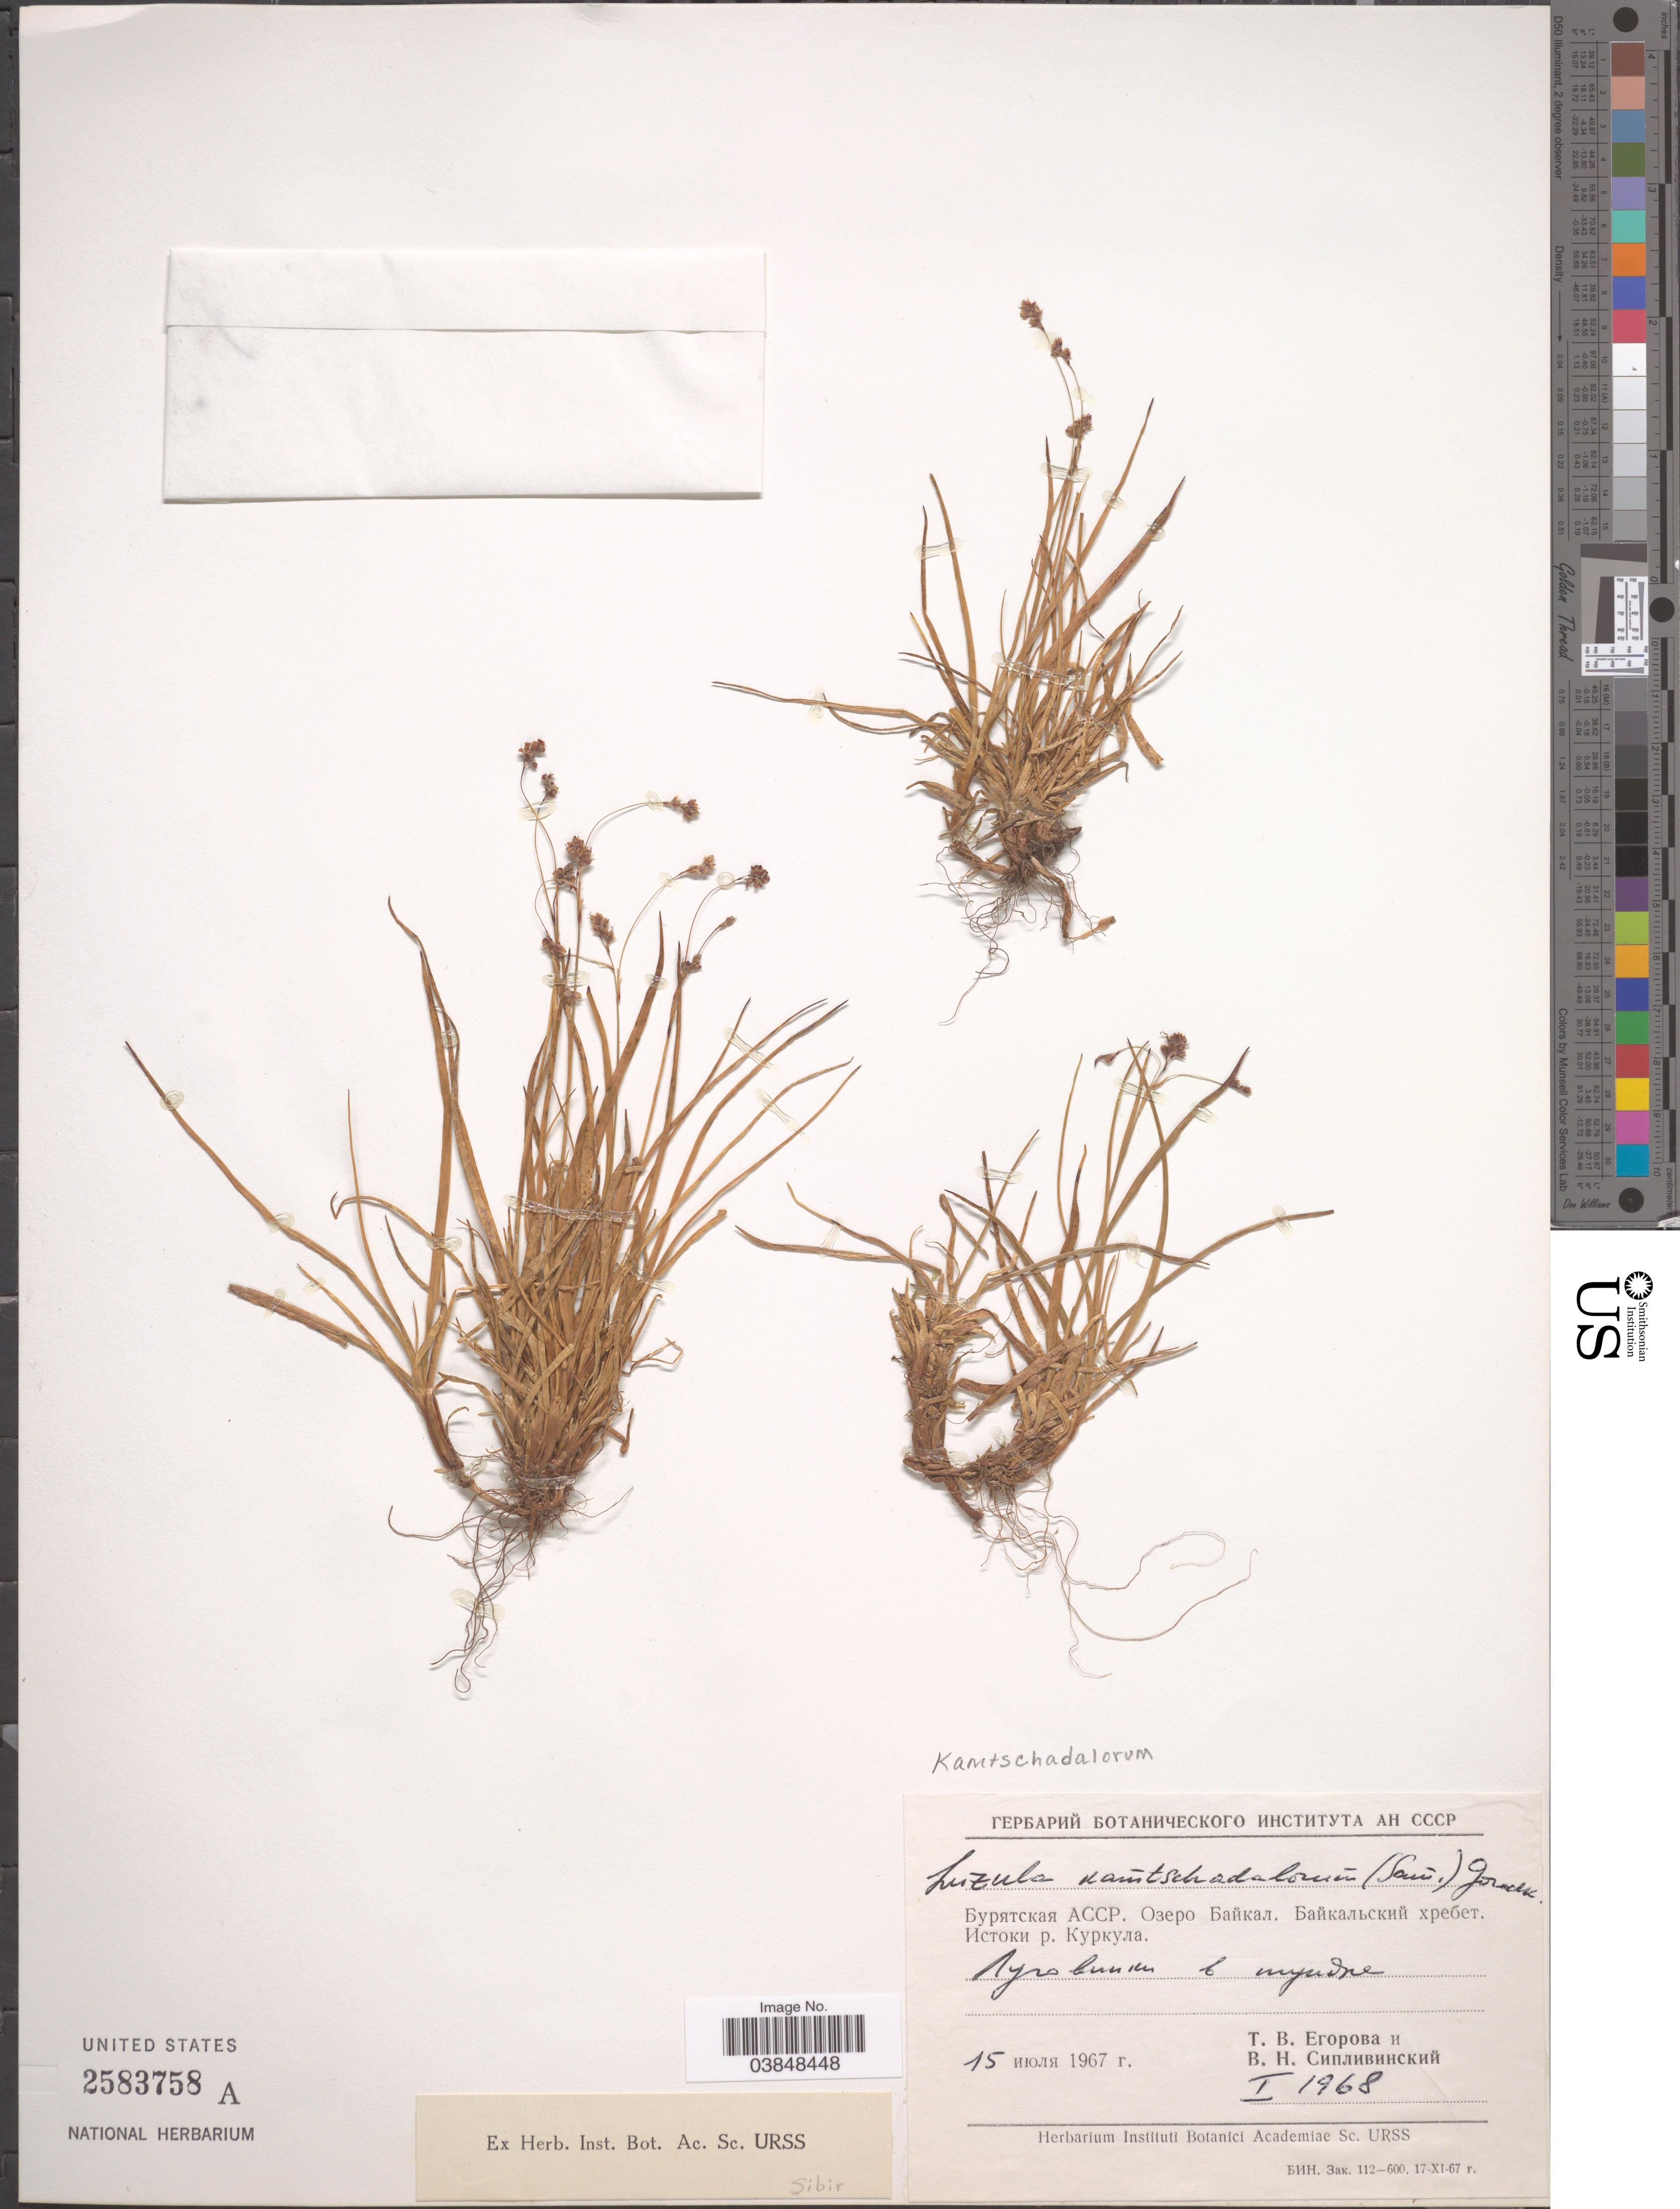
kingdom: Plantae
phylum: Tracheophyta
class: Liliopsida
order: Poales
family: Juncaceae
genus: Luzula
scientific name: Luzula kamtschadalorum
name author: (Sam.) Gorodkov ex Krylov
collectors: T. Eropoba & X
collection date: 1967-07-15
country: Russian Federation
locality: Buryatia, Lake Baykal, the mouth of river Kurkula. The Baikal mountains range.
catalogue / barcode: US 2583758A